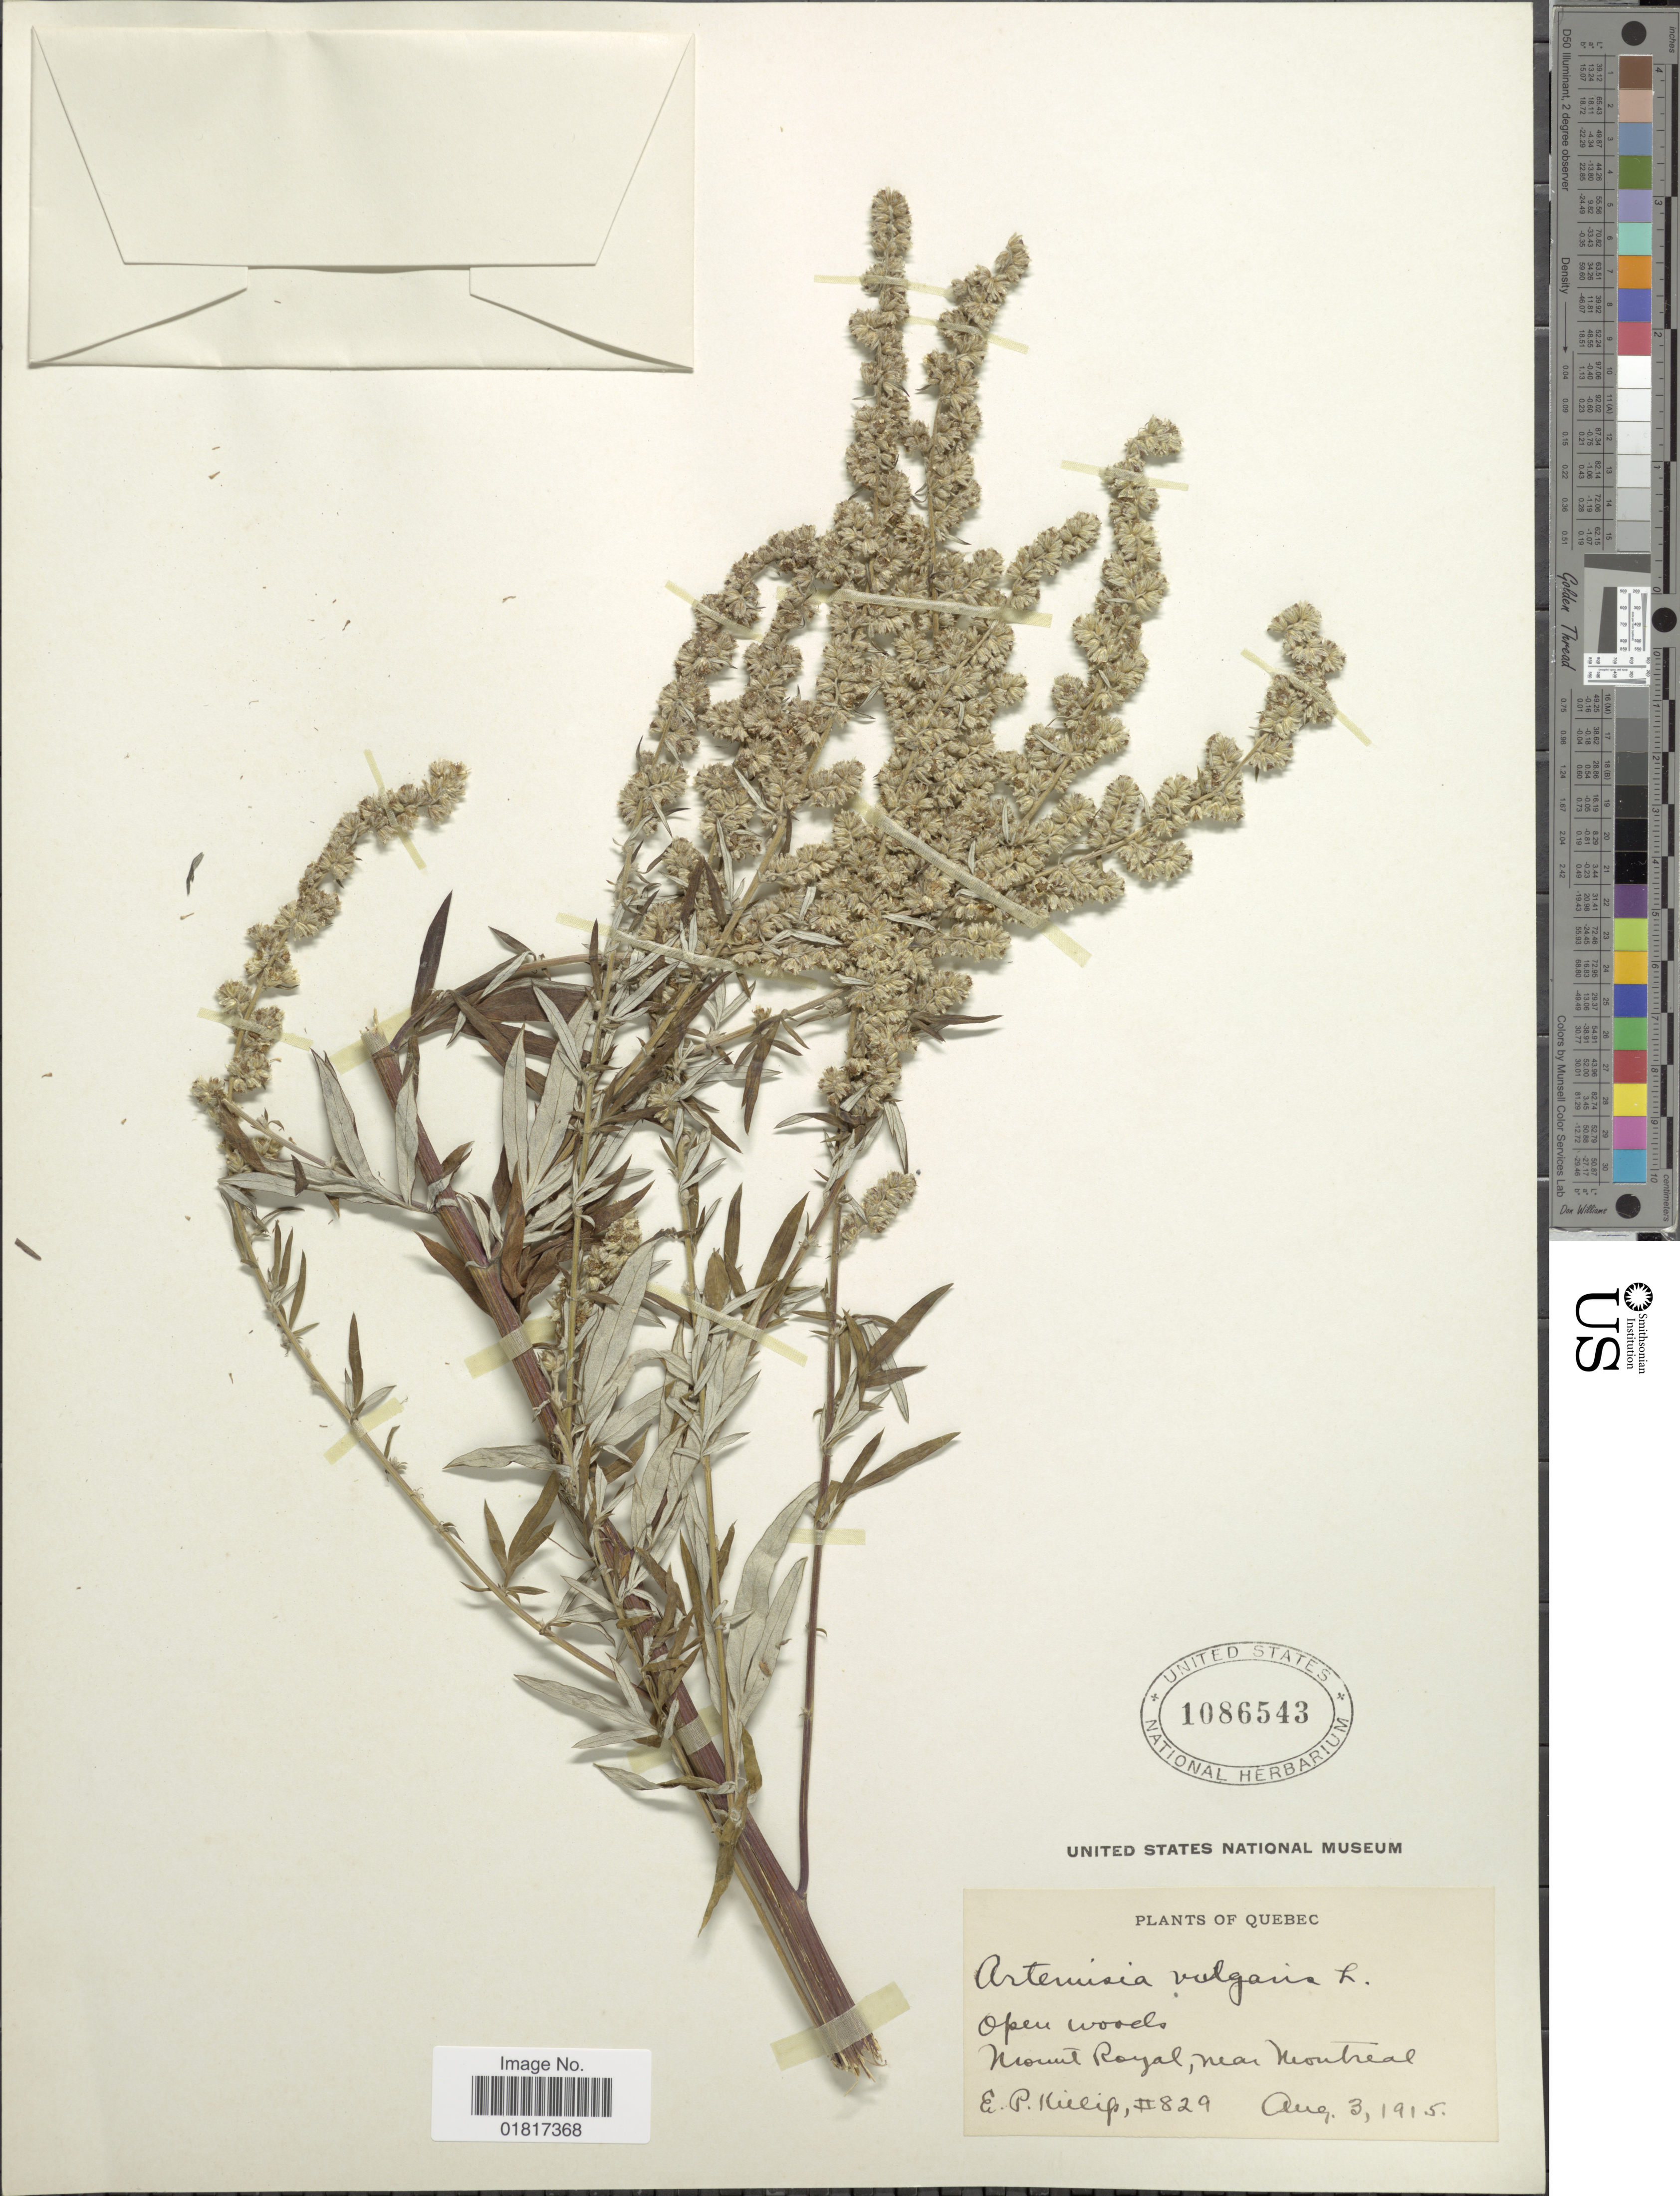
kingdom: Plantae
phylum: Tracheophyta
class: Magnoliopsida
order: Asterales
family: Asteraceae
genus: Artemisia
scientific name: Artemisia vulgaris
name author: L.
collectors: E. P. Killip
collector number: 829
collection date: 1915-08-03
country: Canada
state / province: Quebec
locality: Open woods, Mount Royal, near Montreal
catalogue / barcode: US 1086543